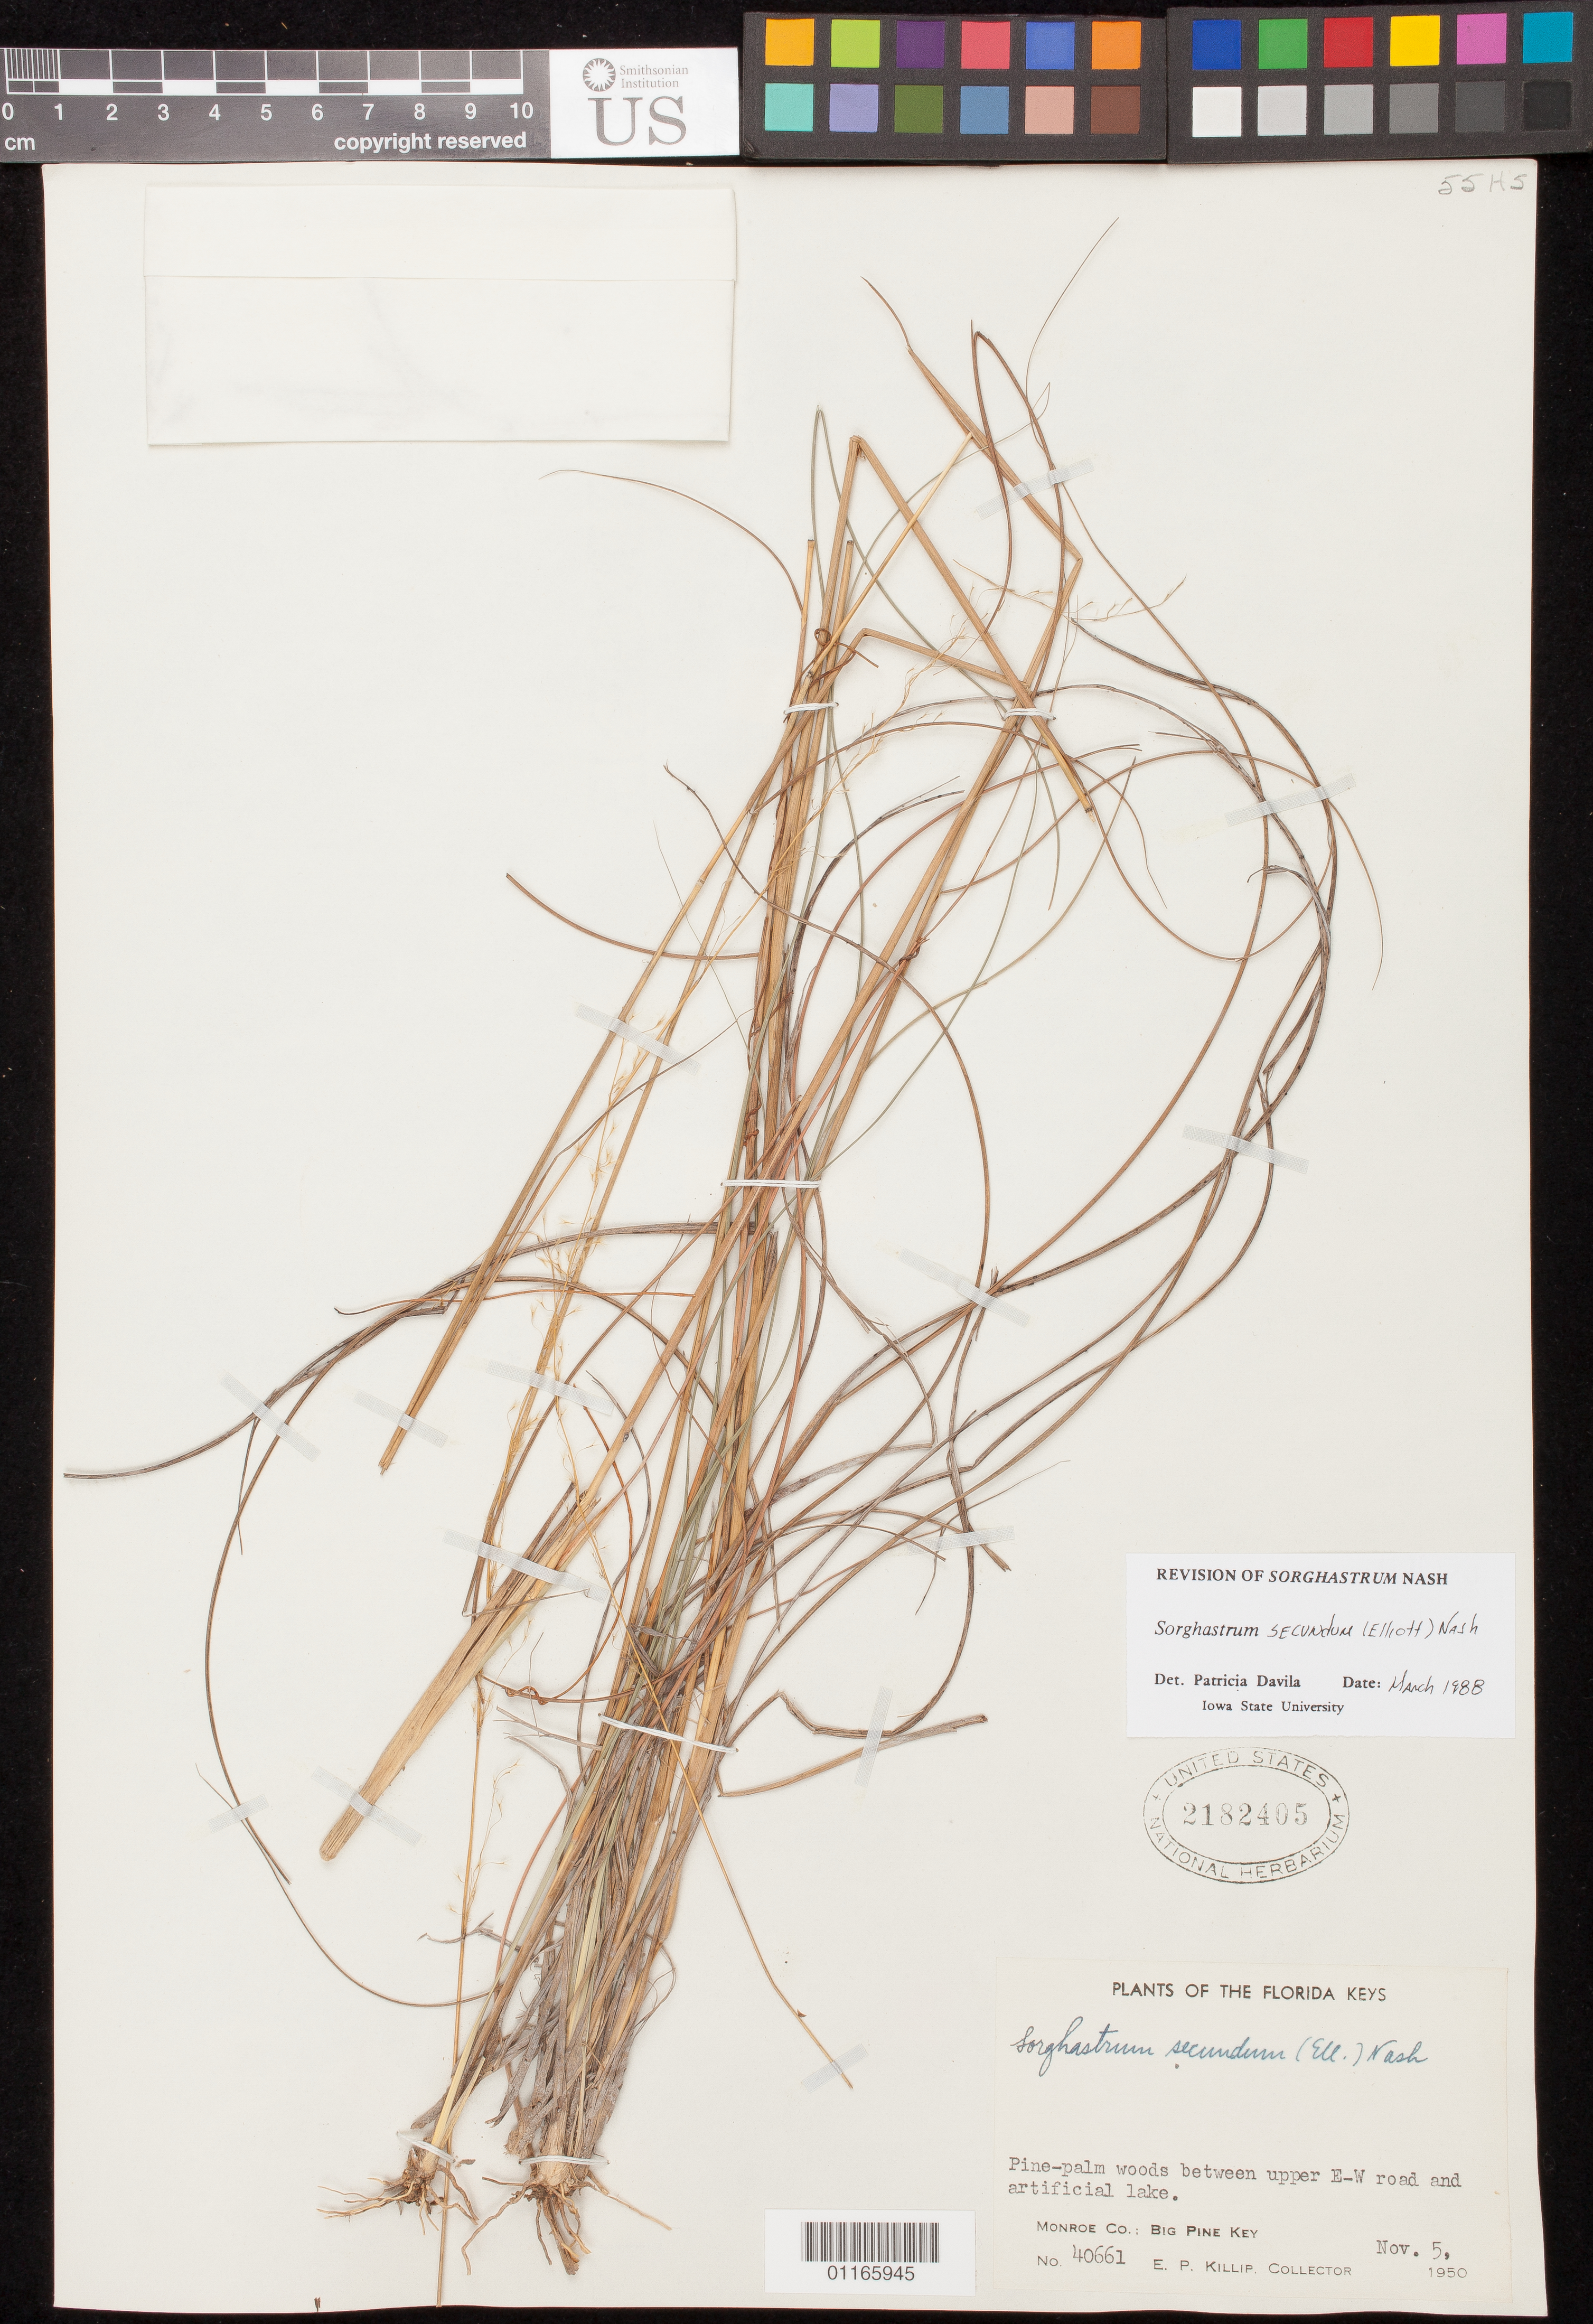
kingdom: Plantae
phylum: Tracheophyta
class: Liliopsida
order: Poales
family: Poaceae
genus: Sorghastrum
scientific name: Sorghastrum secundum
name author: (Elliott) Nash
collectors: E. P. Killip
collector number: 40661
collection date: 1950-11-05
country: United States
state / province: Florida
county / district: Monroe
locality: Big Pine Key. Woods between upper E-W road and artificial lake.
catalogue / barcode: US 2182405